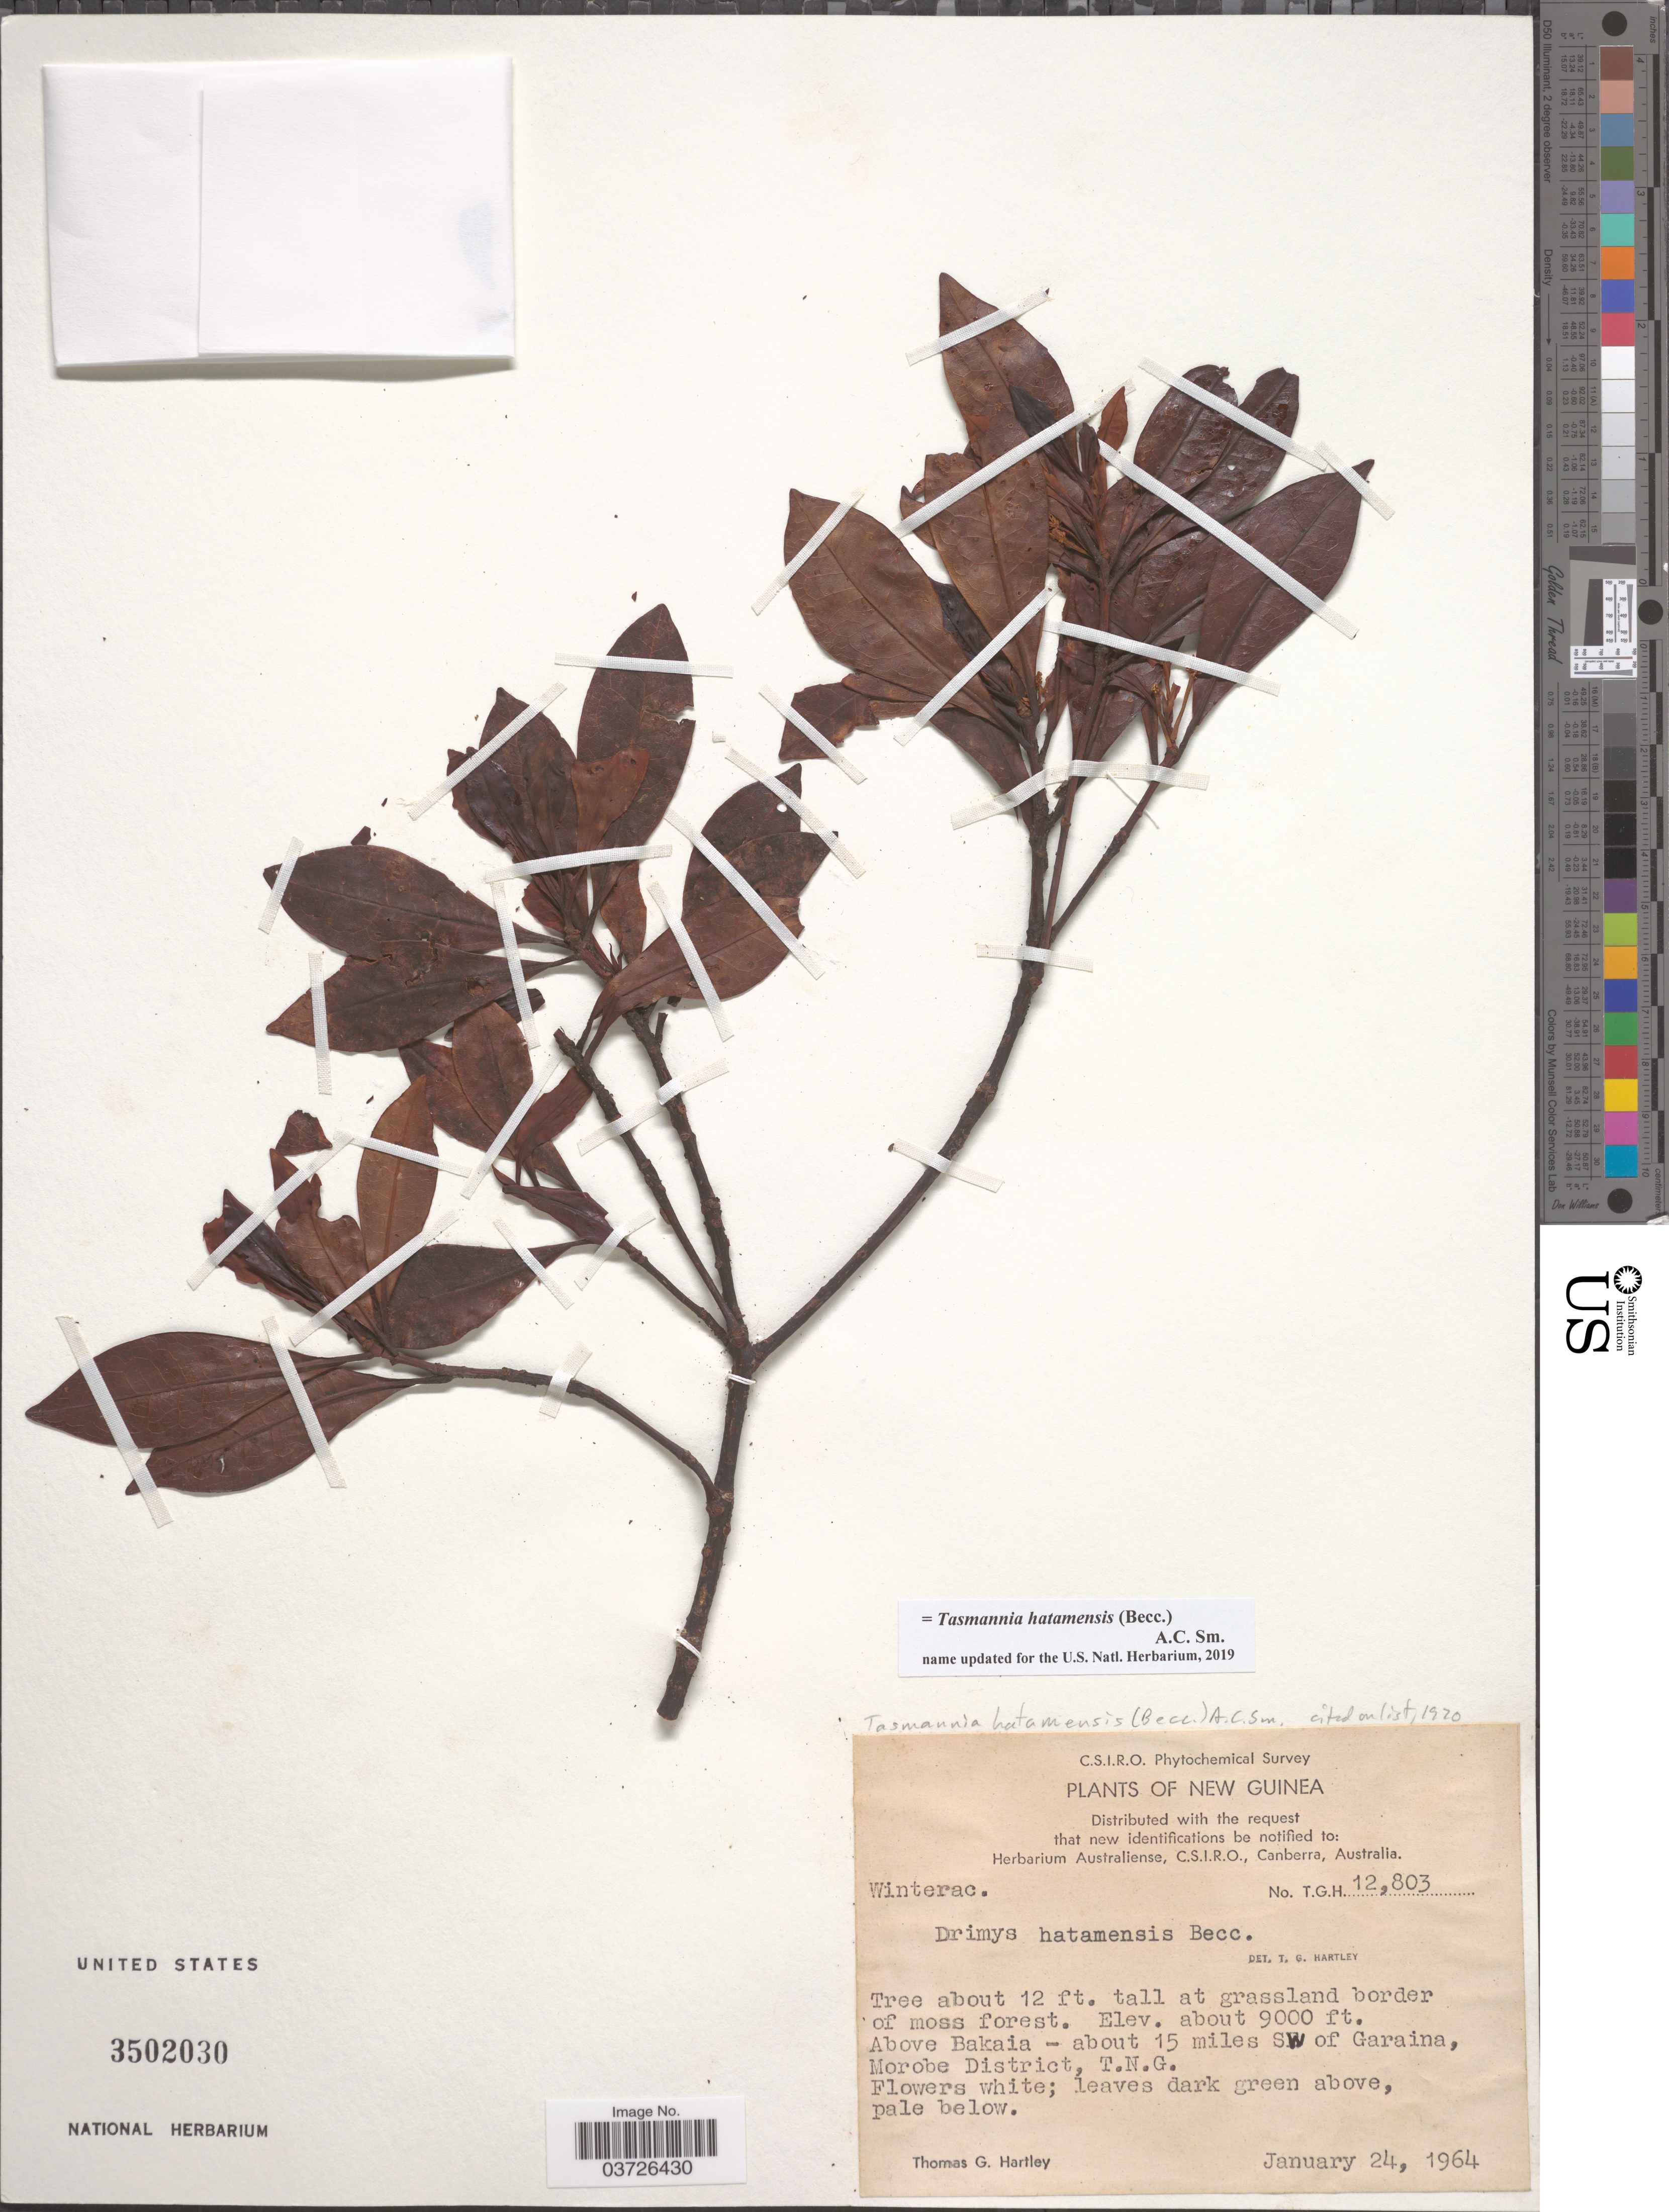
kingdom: Plantae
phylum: Tracheophyta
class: Magnoliopsida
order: Canellales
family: Winteraceae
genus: Tasmannia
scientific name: Tasmannia hatamensis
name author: (Becc.) A.C. Sm.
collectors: T. G. Hartley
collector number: TGH 12803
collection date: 1964-01-24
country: Papua New Guinea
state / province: Morobe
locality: New Guinea. Above Bakaia - about 15 miles SW of Garaina, Morobe District, T. N. G.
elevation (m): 2743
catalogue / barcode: US 3502030